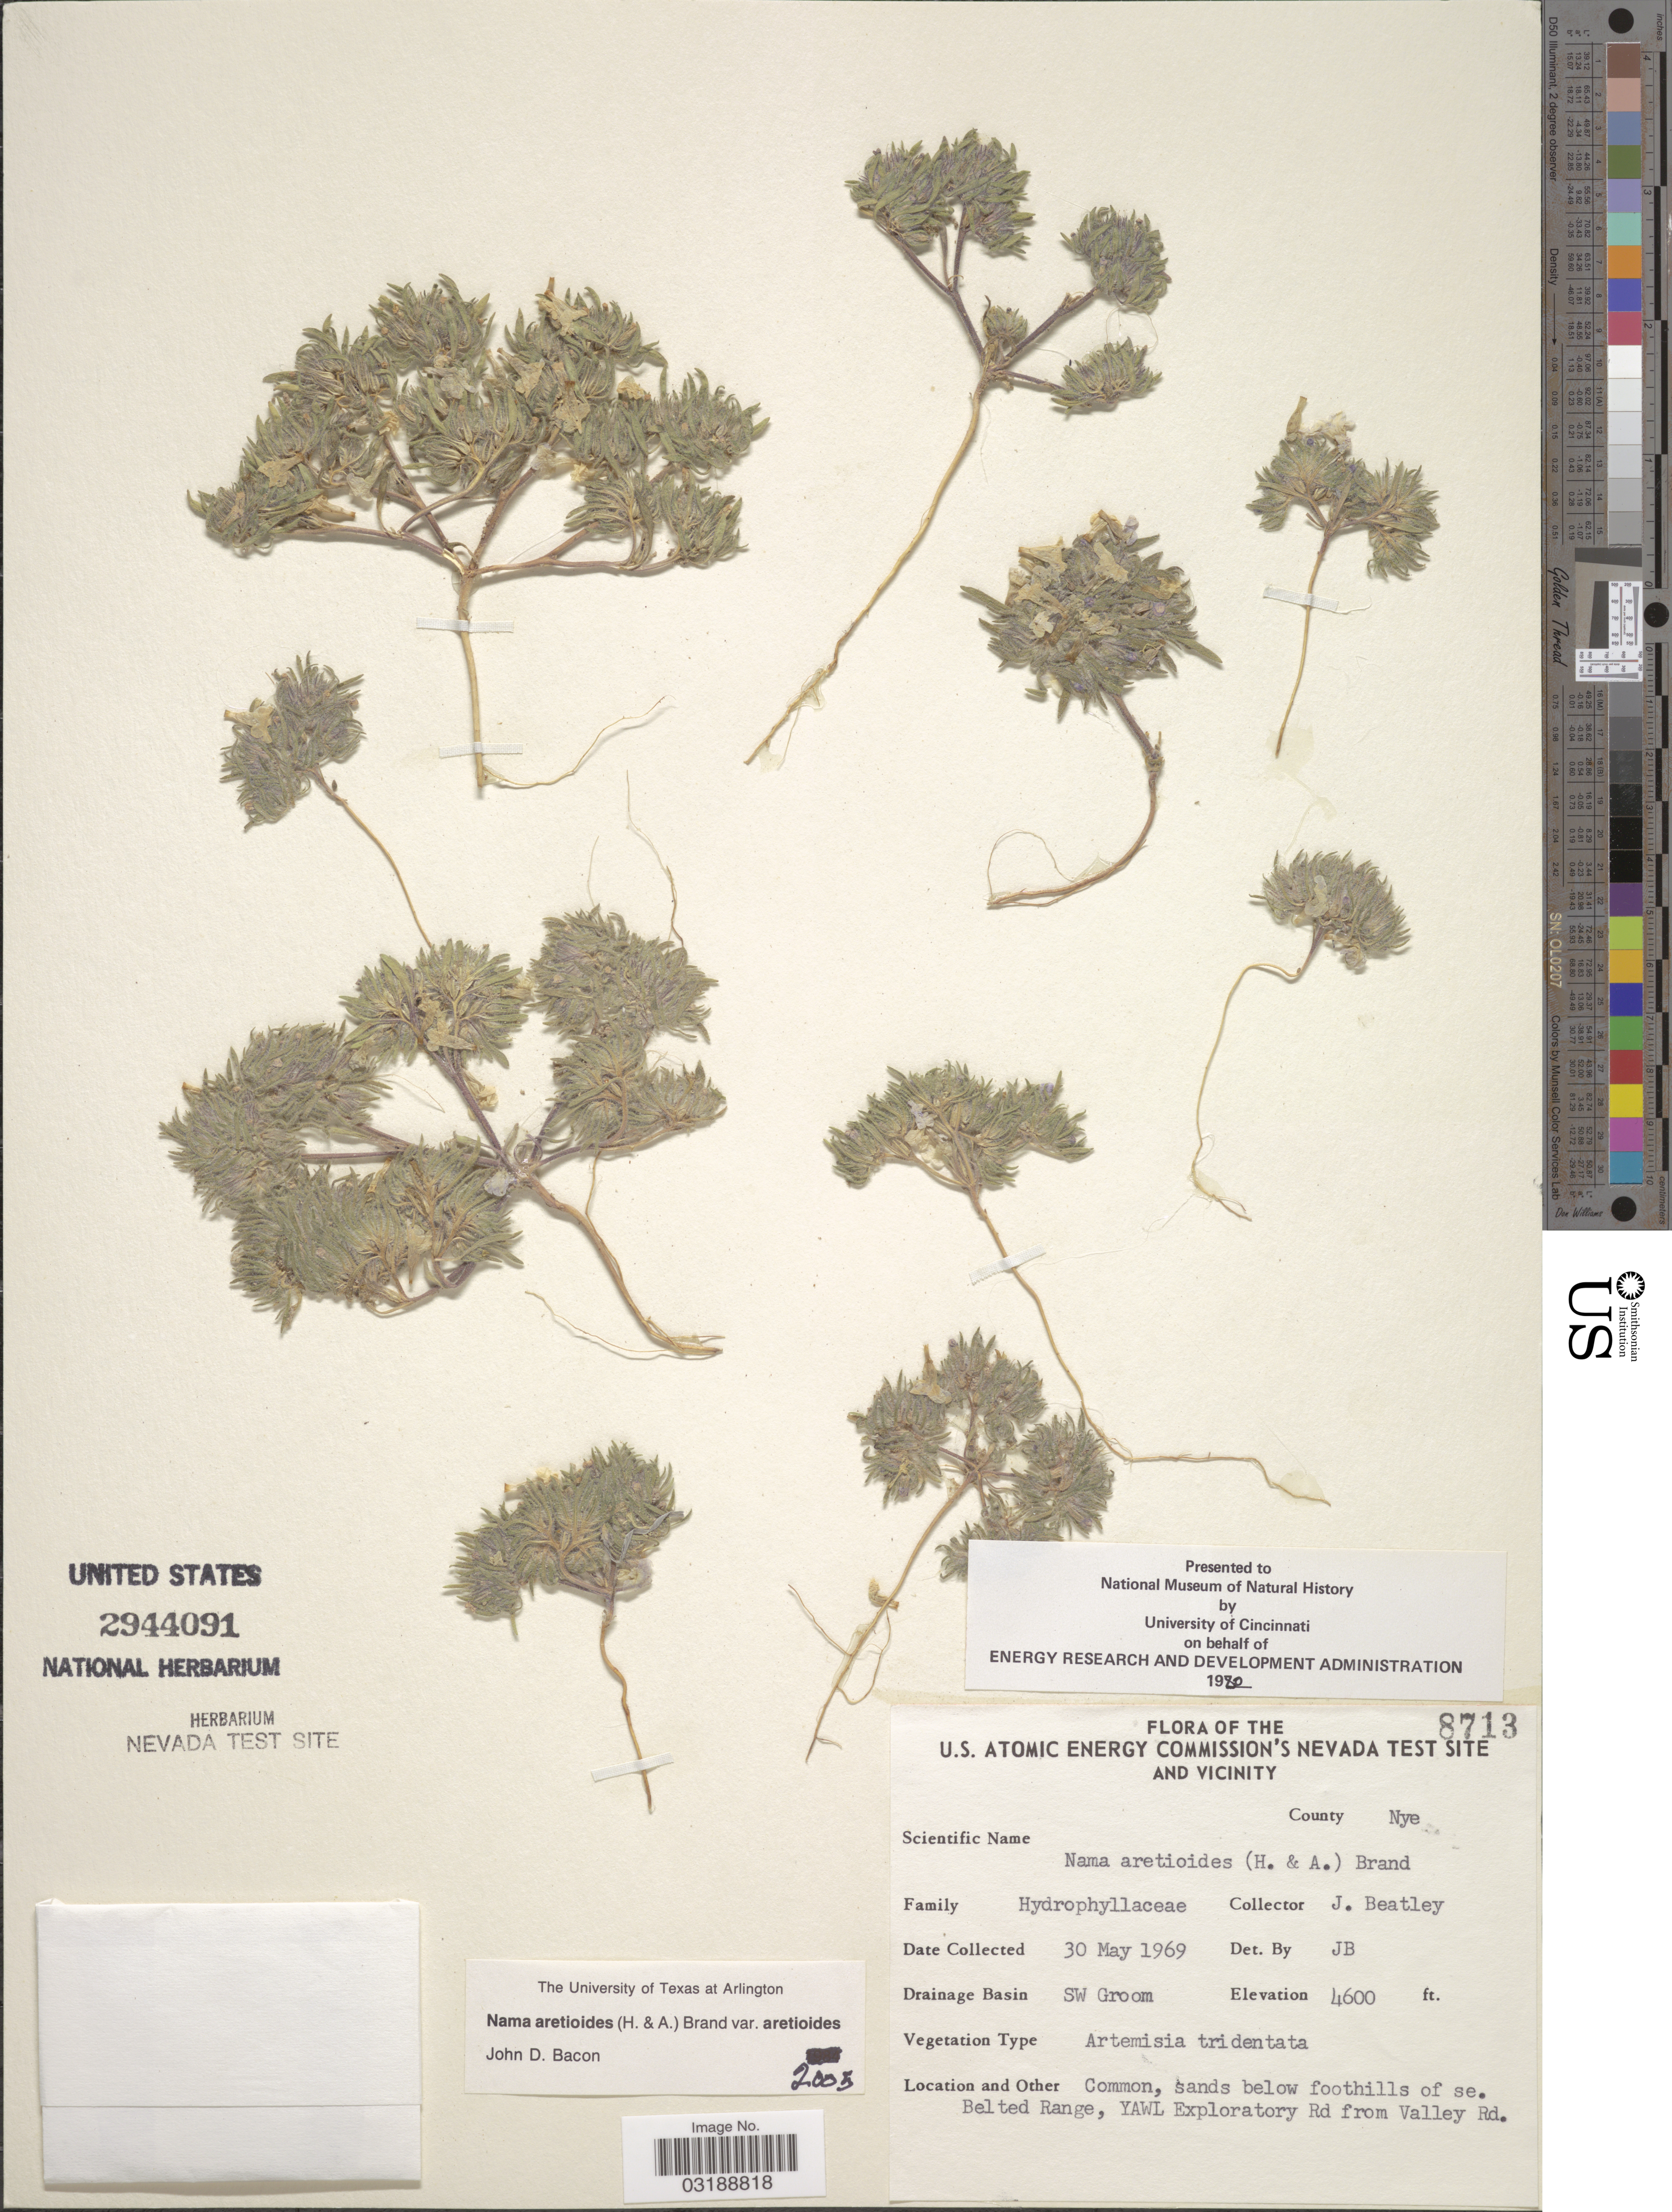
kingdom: Plantae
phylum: Tracheophyta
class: Magnoliopsida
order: Boraginales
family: Namaceae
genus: Nama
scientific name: Nama aretioides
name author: (Hook. & Arn.) Brand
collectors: J. C. Beatley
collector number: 8713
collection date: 1969-05-30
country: United States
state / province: Nevada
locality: U.S. Atomic Energy Commission's Nevada Test Site and Vicinity. County Nye. Drainage Basin SW Groom. Common, sands below foothills of se. Belted Range, Yawl Exploratory Rd from Valley Rd.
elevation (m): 1402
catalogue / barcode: US 2944091